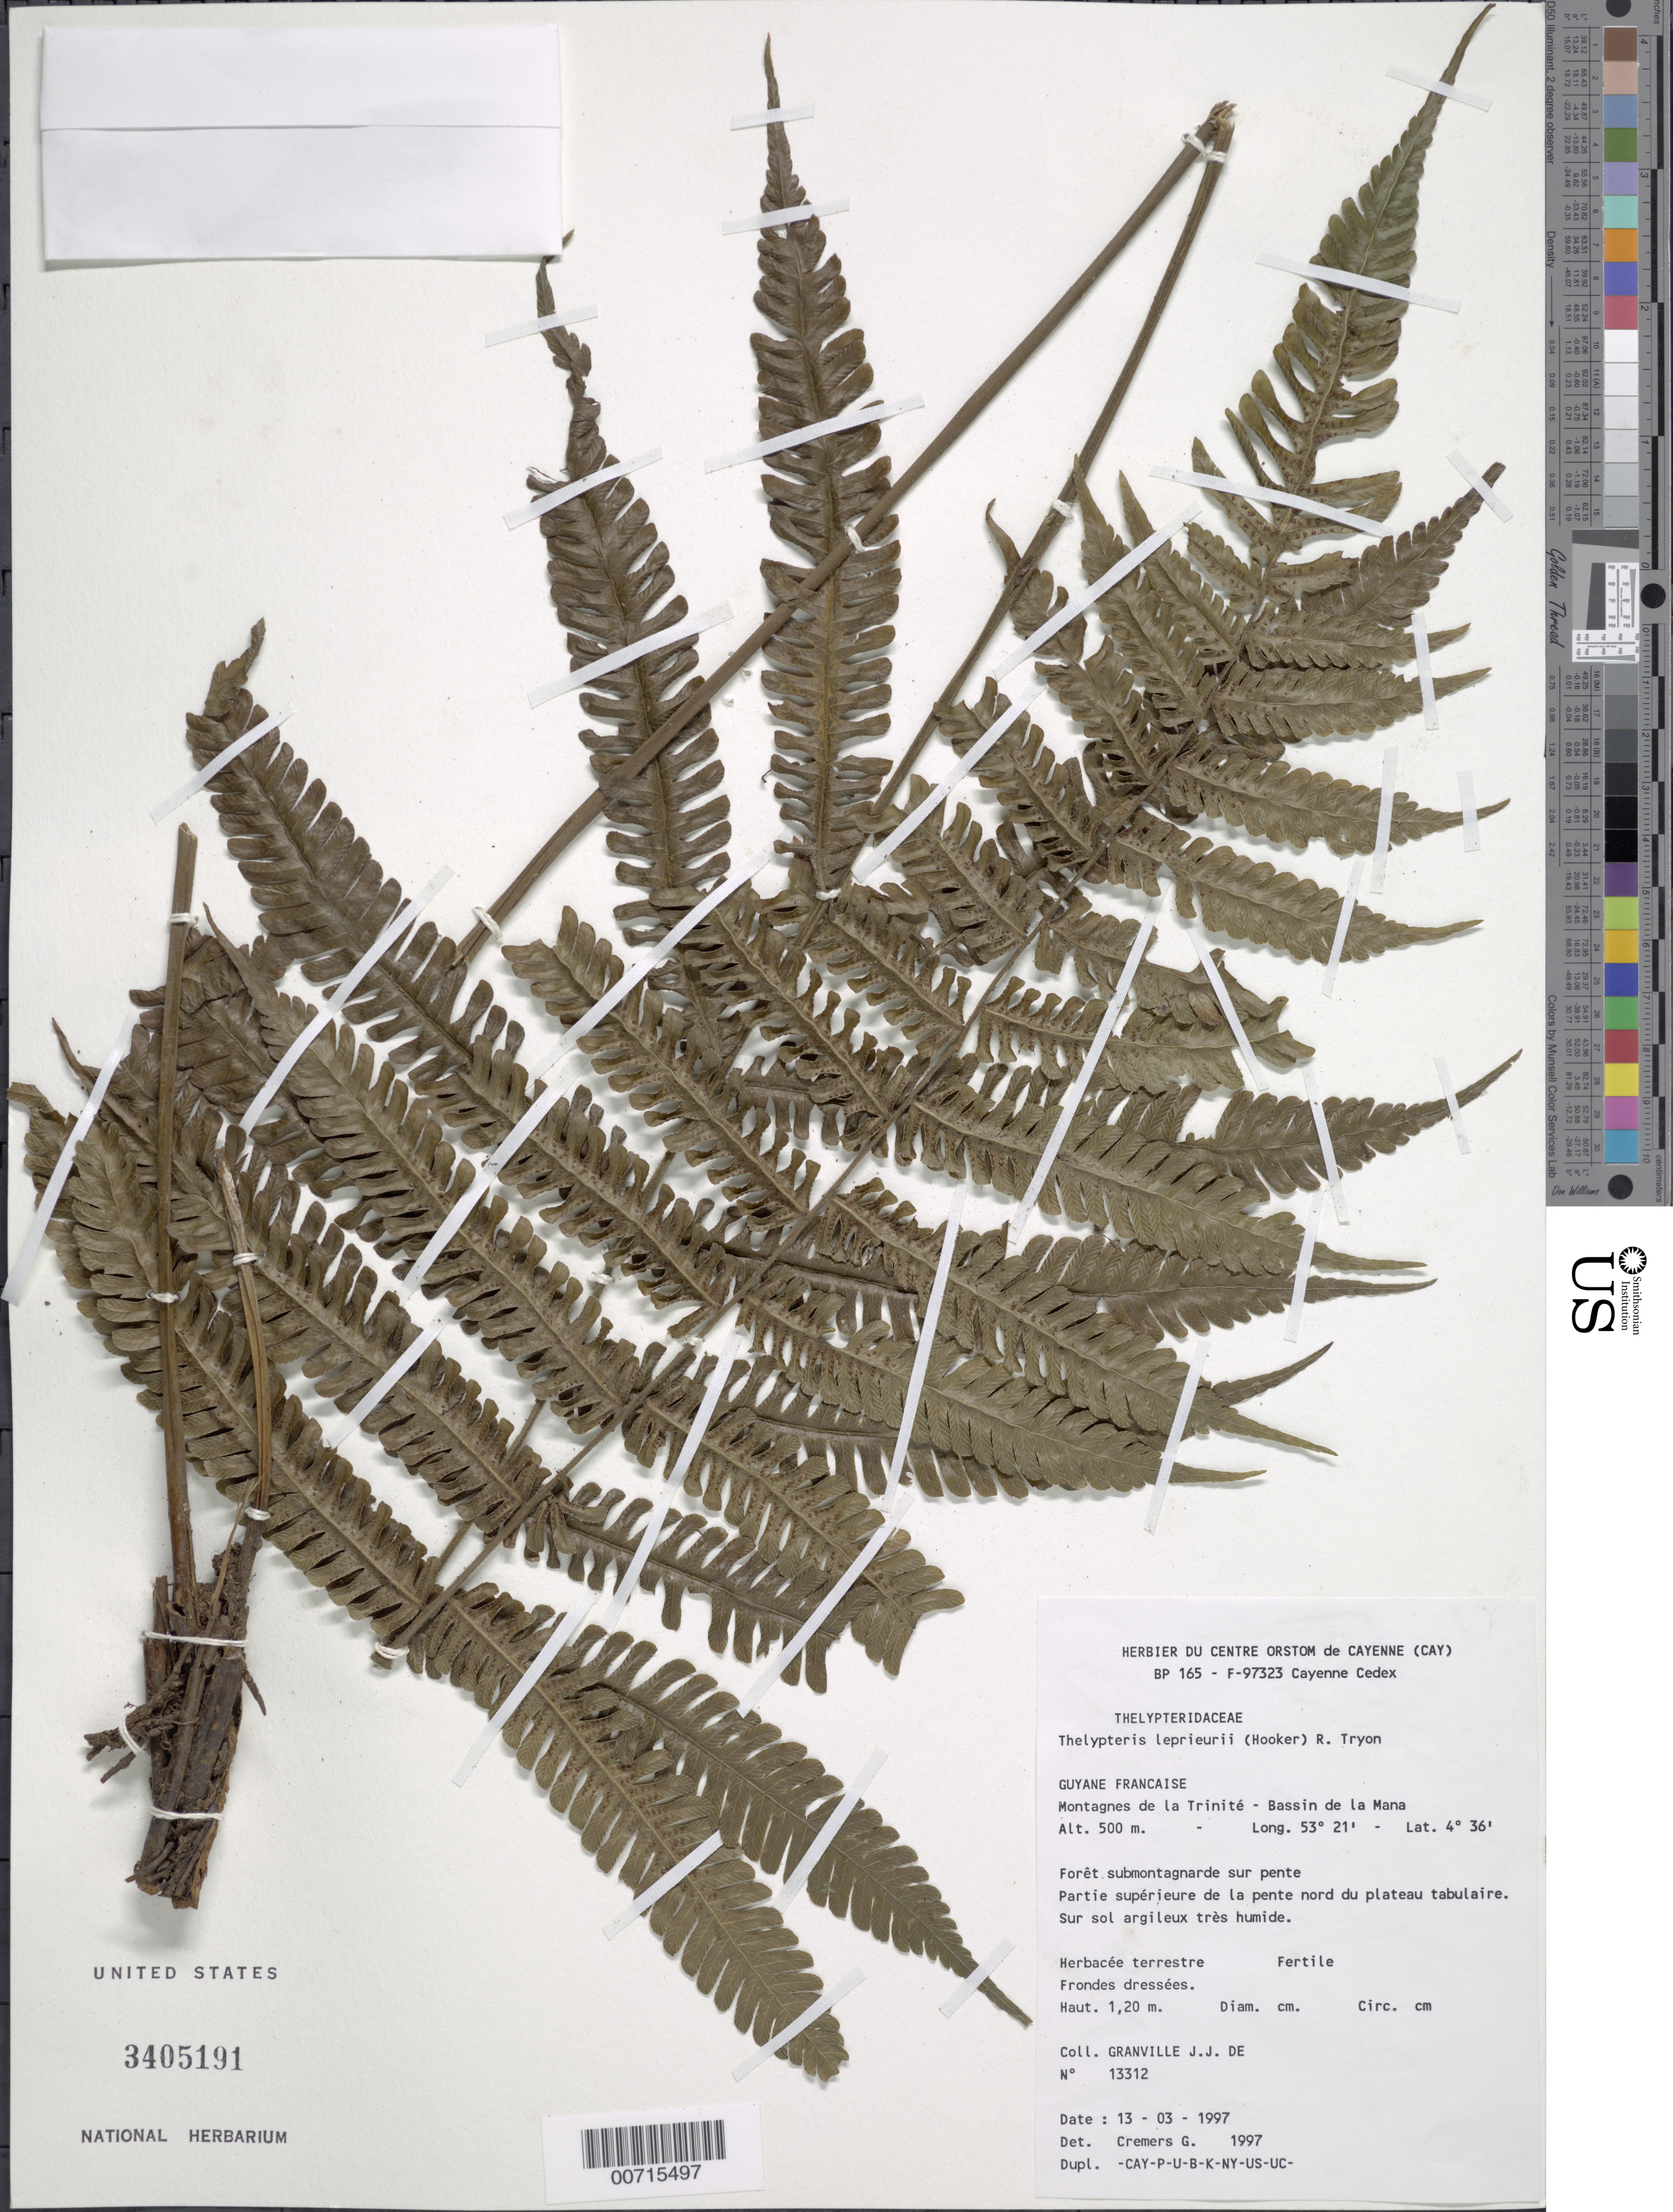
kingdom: Plantae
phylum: Tracheophyta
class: Polypodiopsida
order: Polypodiales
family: Thelypteridaceae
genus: Steiropteris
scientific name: Steiropteris leprieurii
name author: (Hook. f.) Pic. Serm.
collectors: J.-J. de Granville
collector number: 13312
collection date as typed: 13-Mar-97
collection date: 1997-03-13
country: French Guiana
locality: Montagnes de la Trinité, Bassin de la Mana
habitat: Forêt submontagnarde sur pente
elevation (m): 500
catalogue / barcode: US 3405191